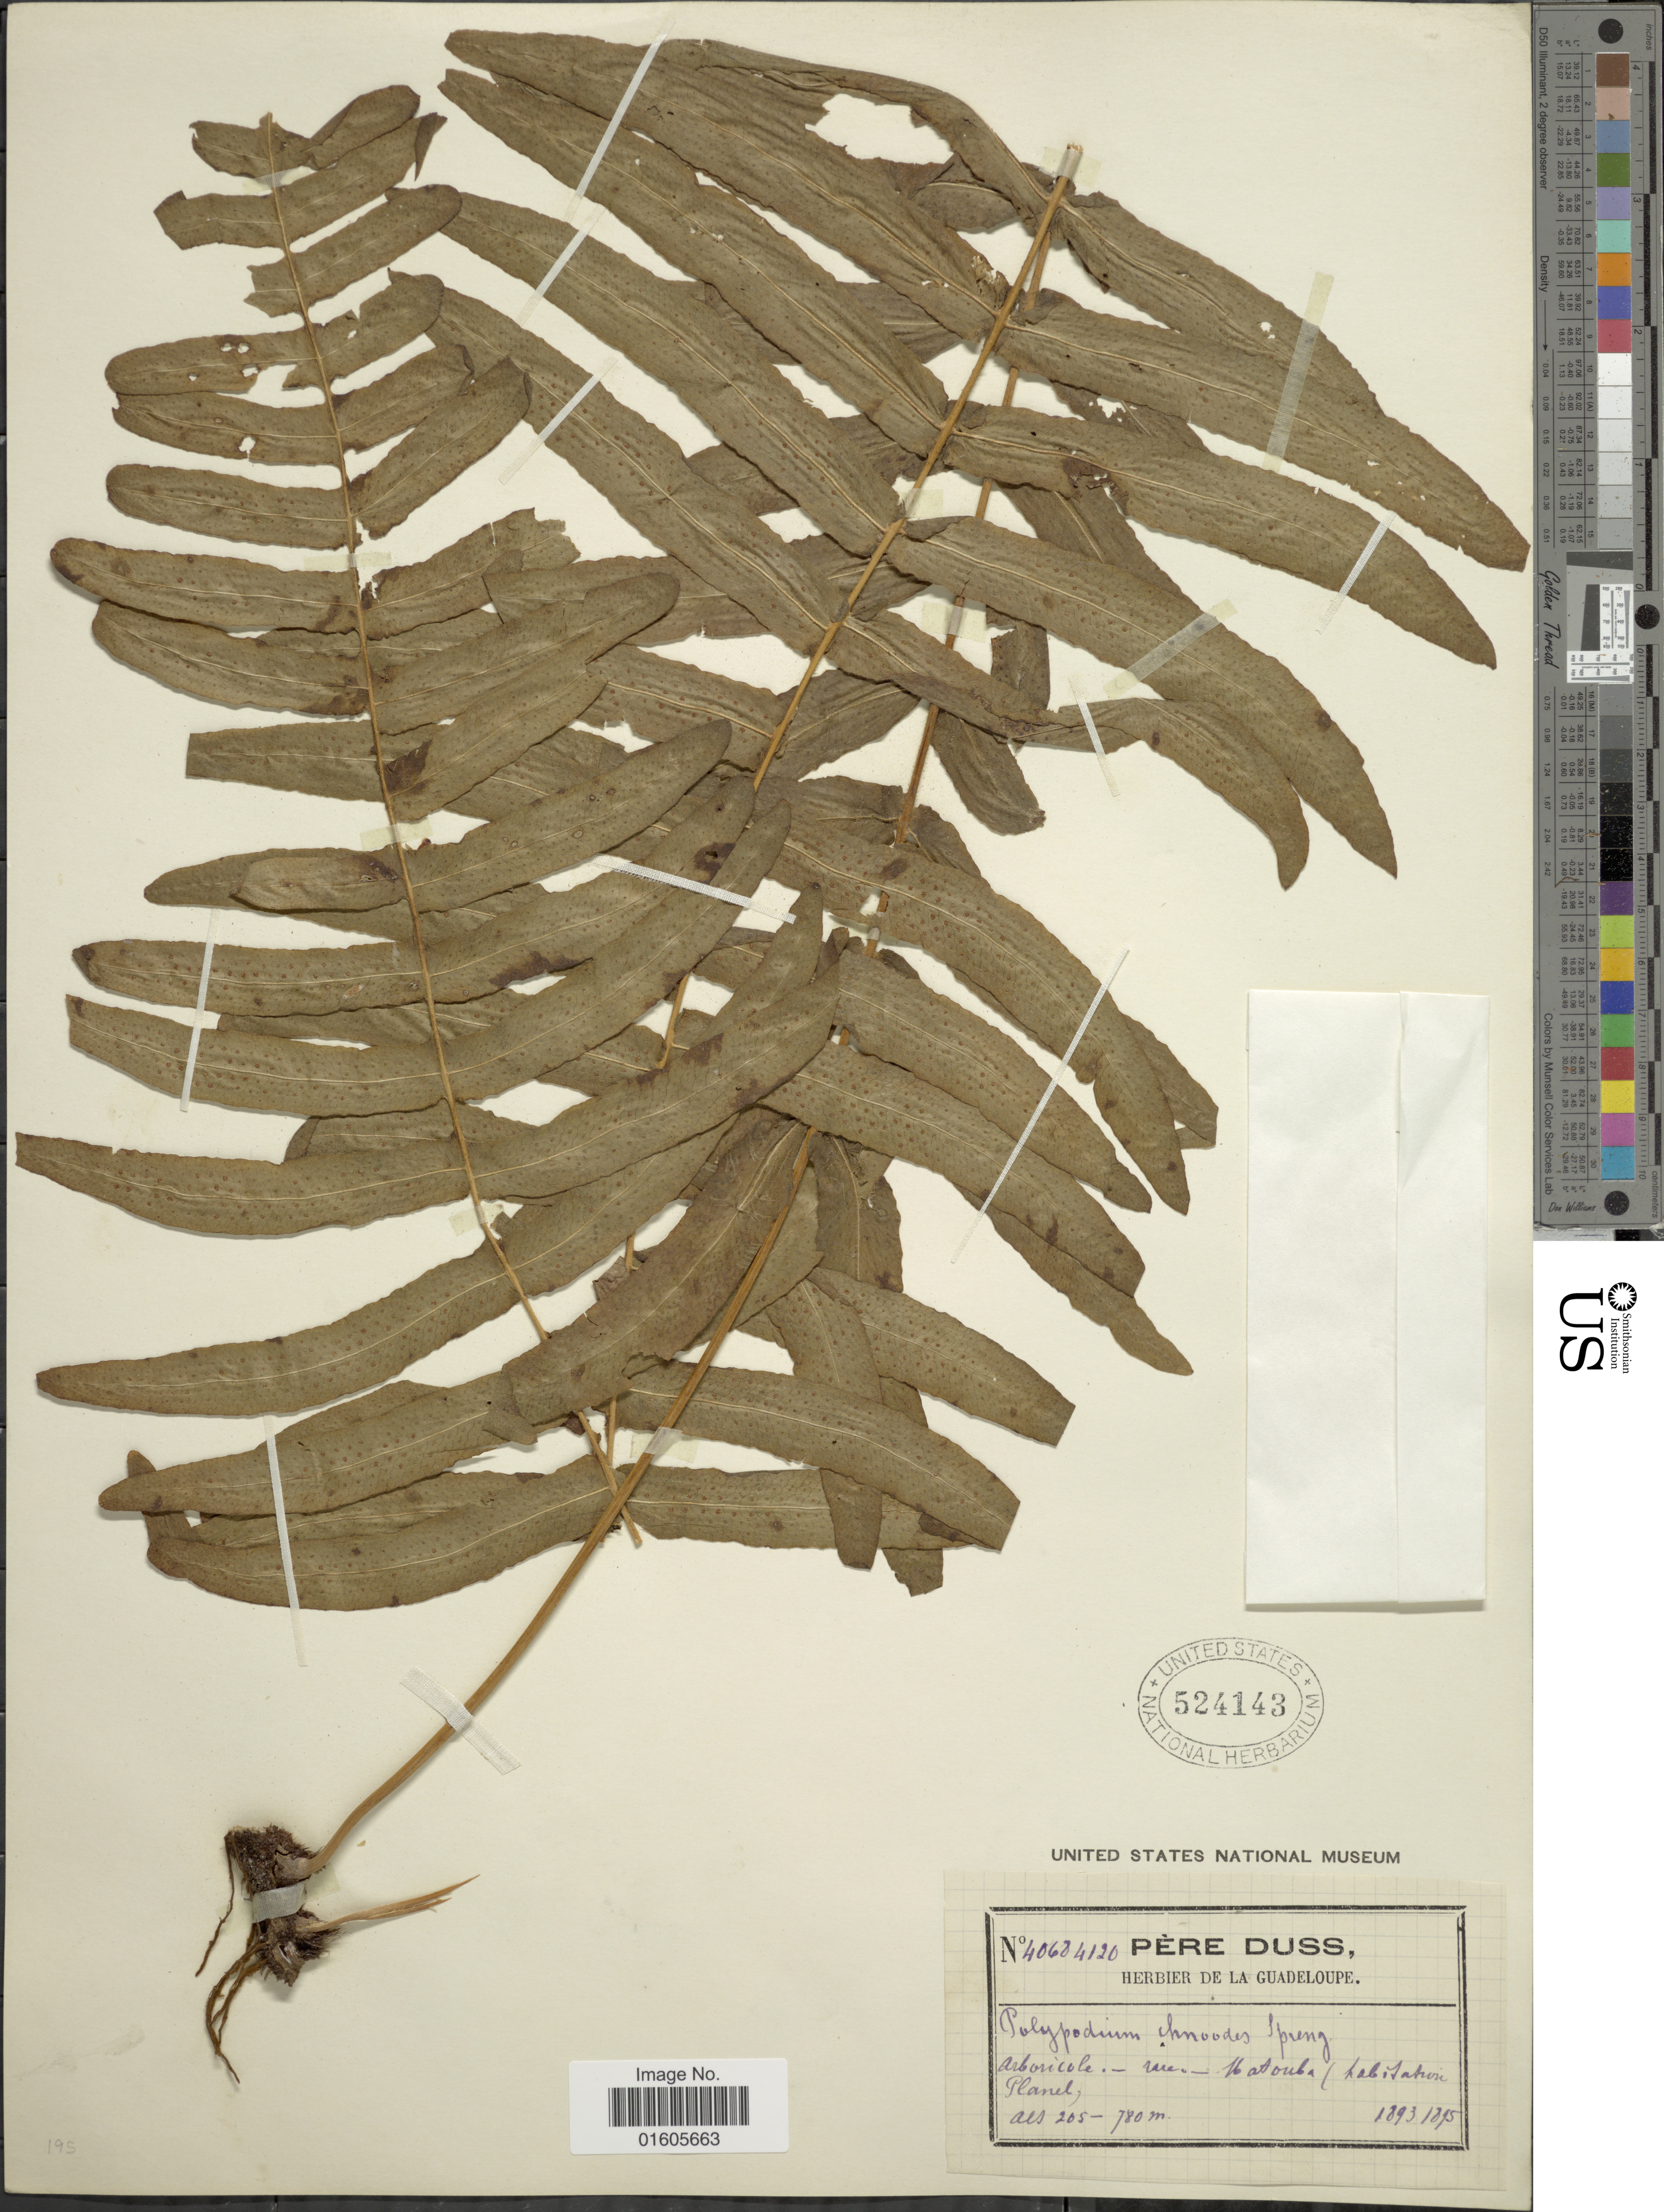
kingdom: Plantae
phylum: Tracheophyta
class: Polypodiopsida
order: Polypodiales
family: Polypodiaceae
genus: Serpocaulon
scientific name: Serpocaulon dissimile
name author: (L.) A.R. Sm.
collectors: Père Duss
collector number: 4068/4120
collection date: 1893/1895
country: Guadeloupe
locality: Arboricole - rare - Matouba (Habitation Planel_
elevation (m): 205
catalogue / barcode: US 524143